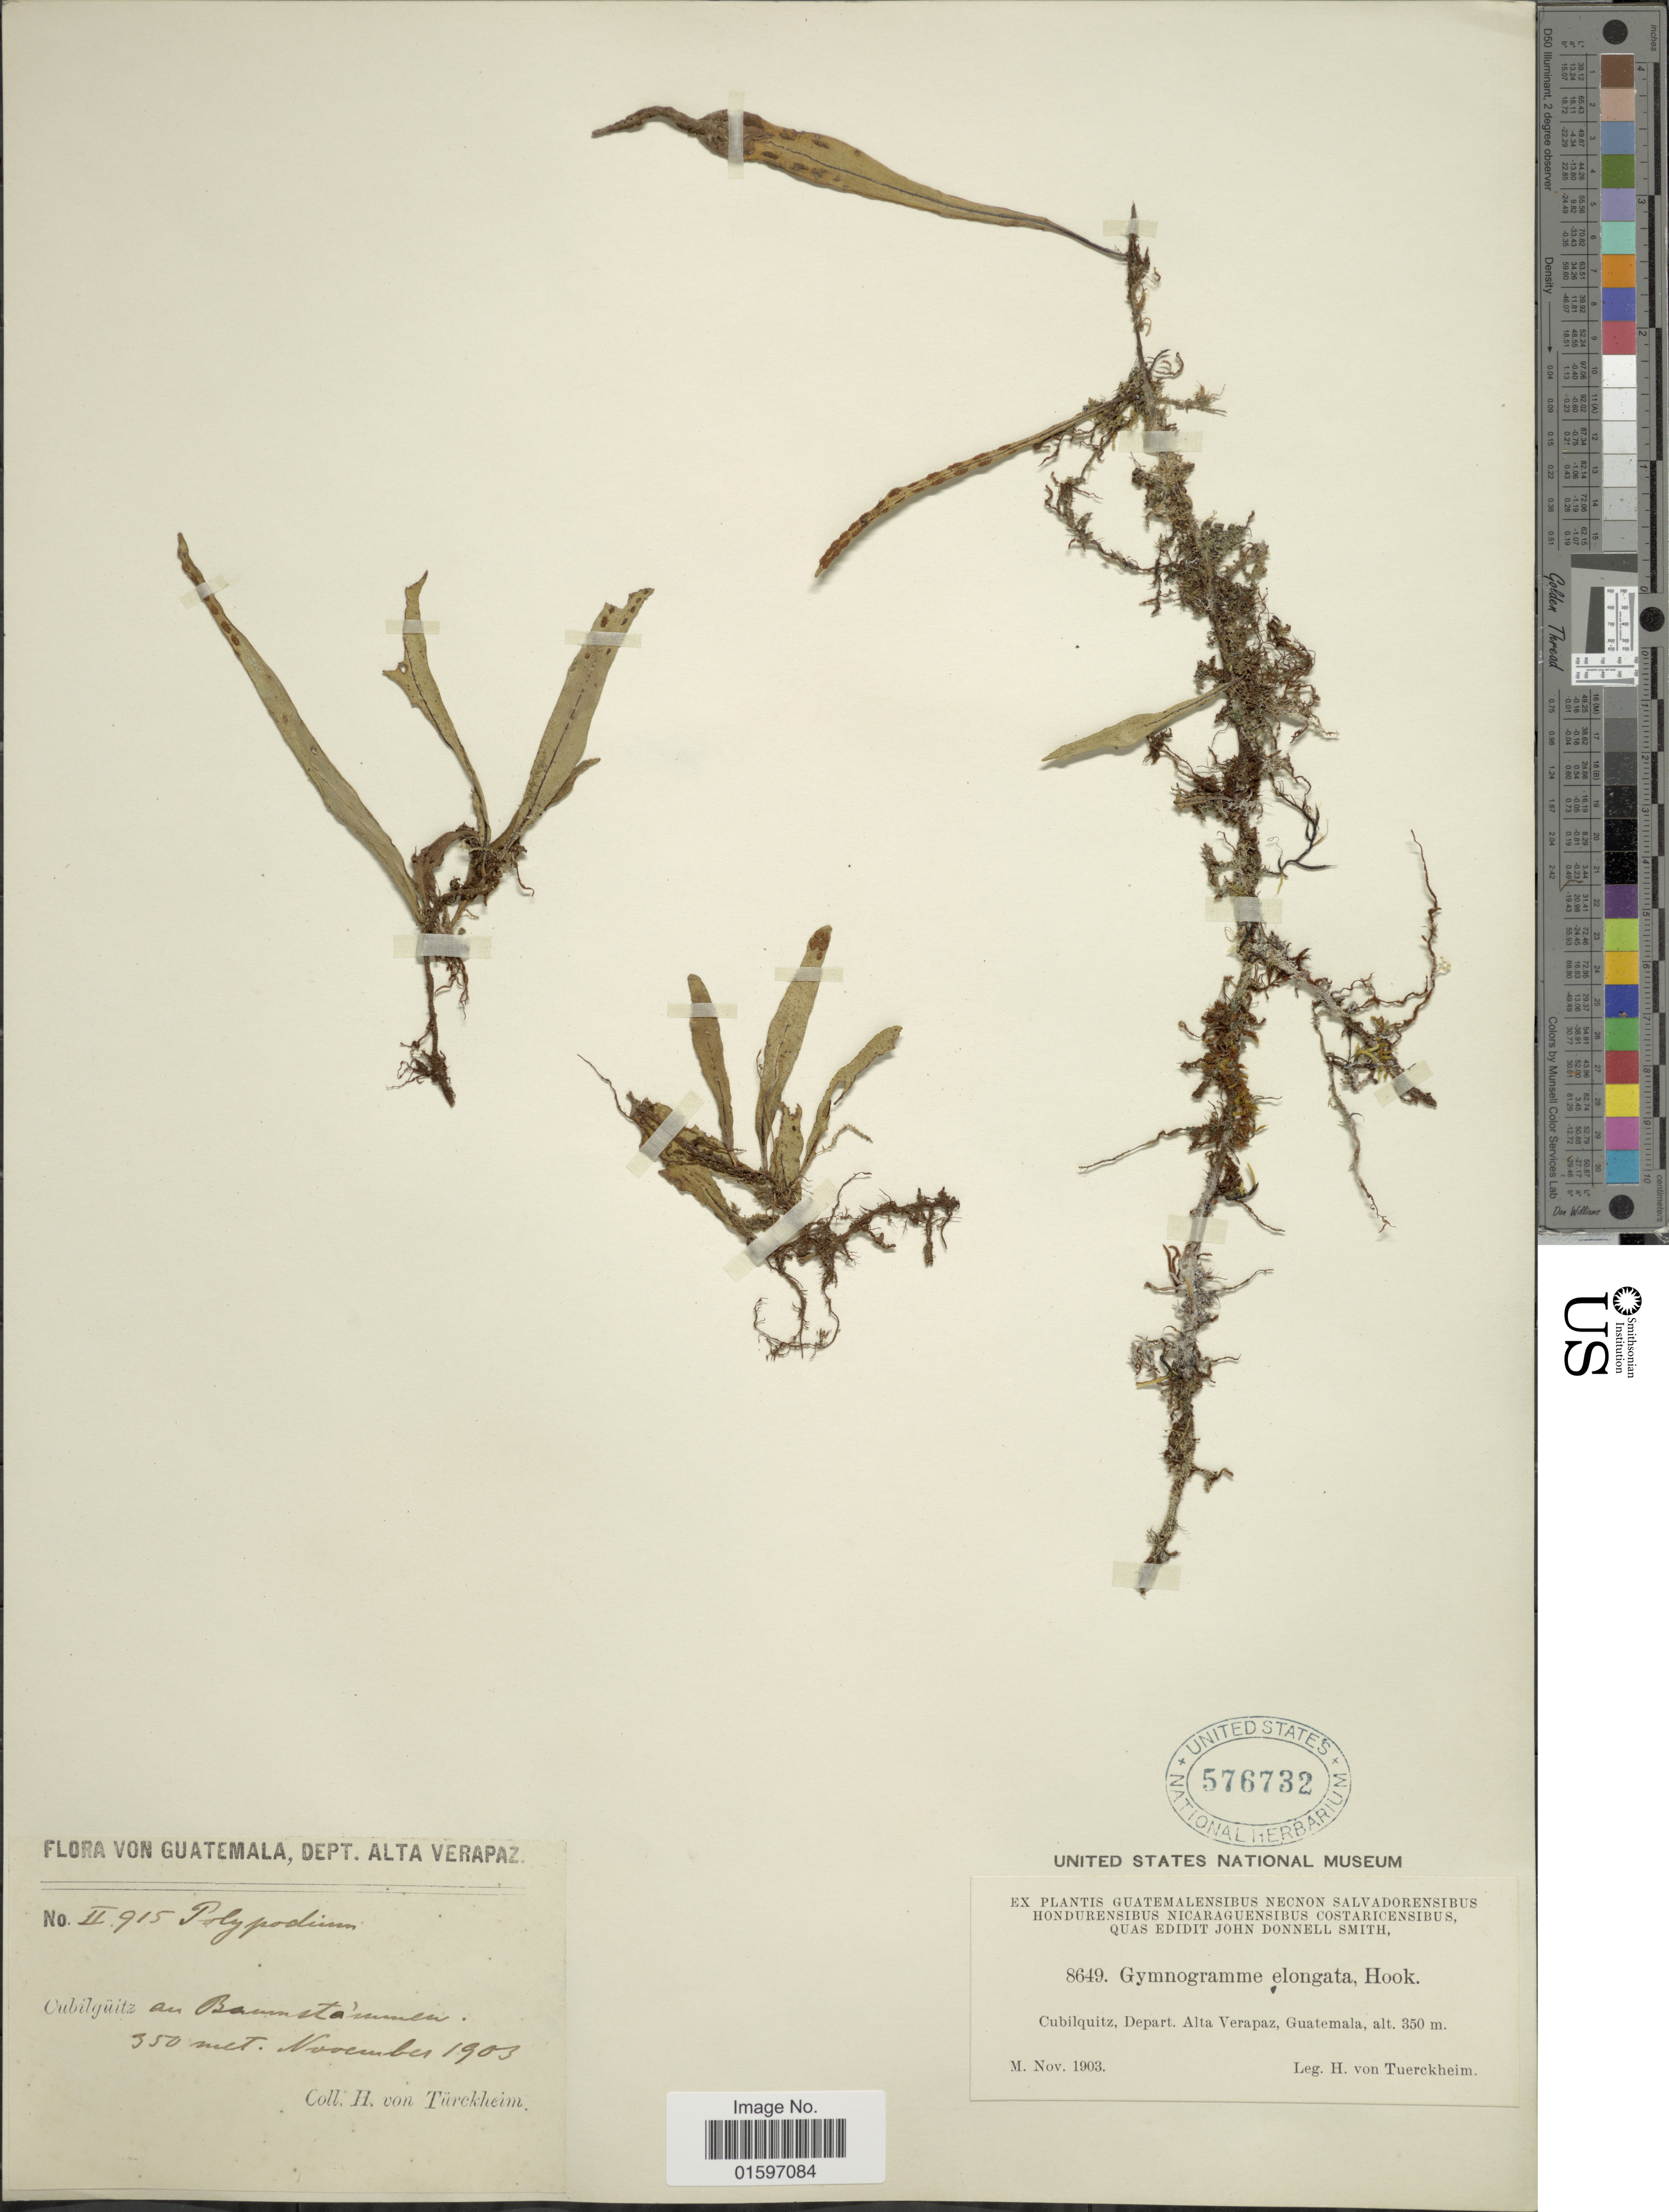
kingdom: Plantae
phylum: Tracheophyta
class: Polypodiopsida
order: Polypodiales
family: Polypodiaceae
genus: Pleopeltis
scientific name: Pleopeltis astrolepis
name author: (Liebm.) E. Fourn.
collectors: H. von Türckheim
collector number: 8649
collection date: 1903-11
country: Guatemala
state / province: Alta Verapaz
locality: Cubilgüitz, an baumstämmen (on tree trunks)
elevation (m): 350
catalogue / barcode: US 576732